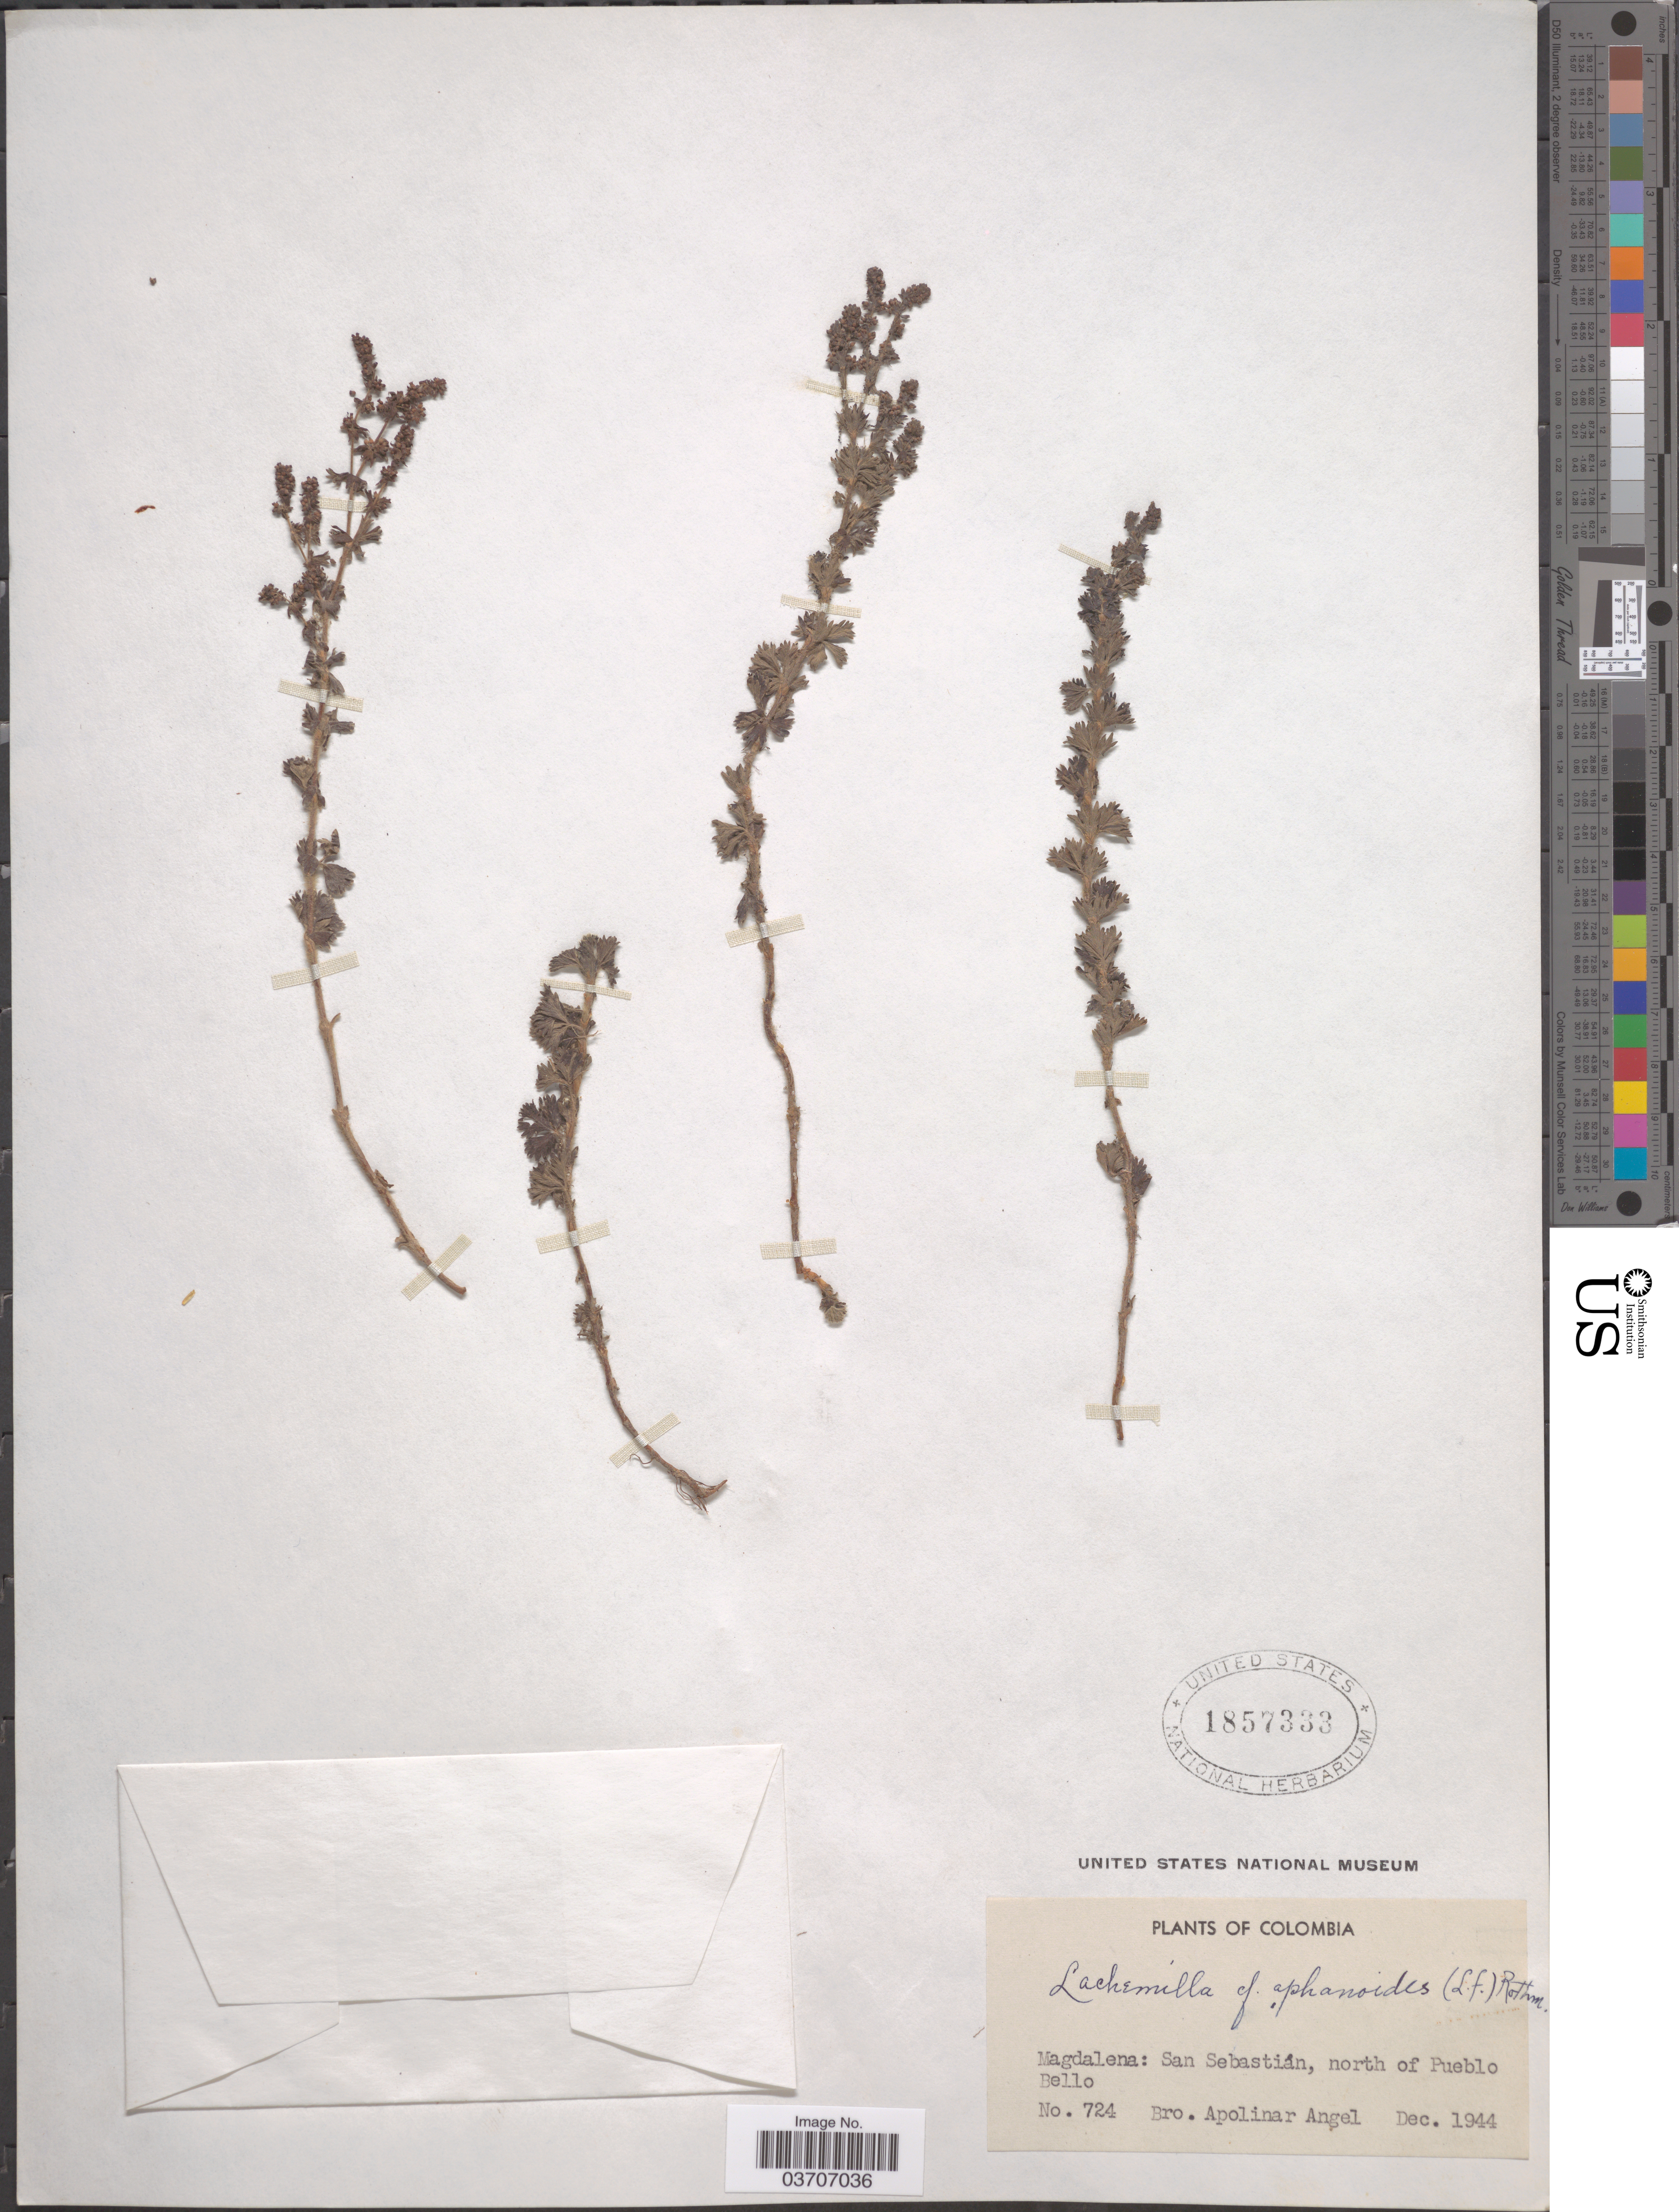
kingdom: Plantae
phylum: Tracheophyta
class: Magnoliopsida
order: Rosales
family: Rosaceae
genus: Lachemilla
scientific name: Lachemilla aphanoides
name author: (Mutis ex L. f.) Rothm.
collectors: Bro. Apolinar A.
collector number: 724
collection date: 1944-12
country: Colombia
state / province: Magdalena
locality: San Sebastian, north of Pueblo Bello.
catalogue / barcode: US 1857333